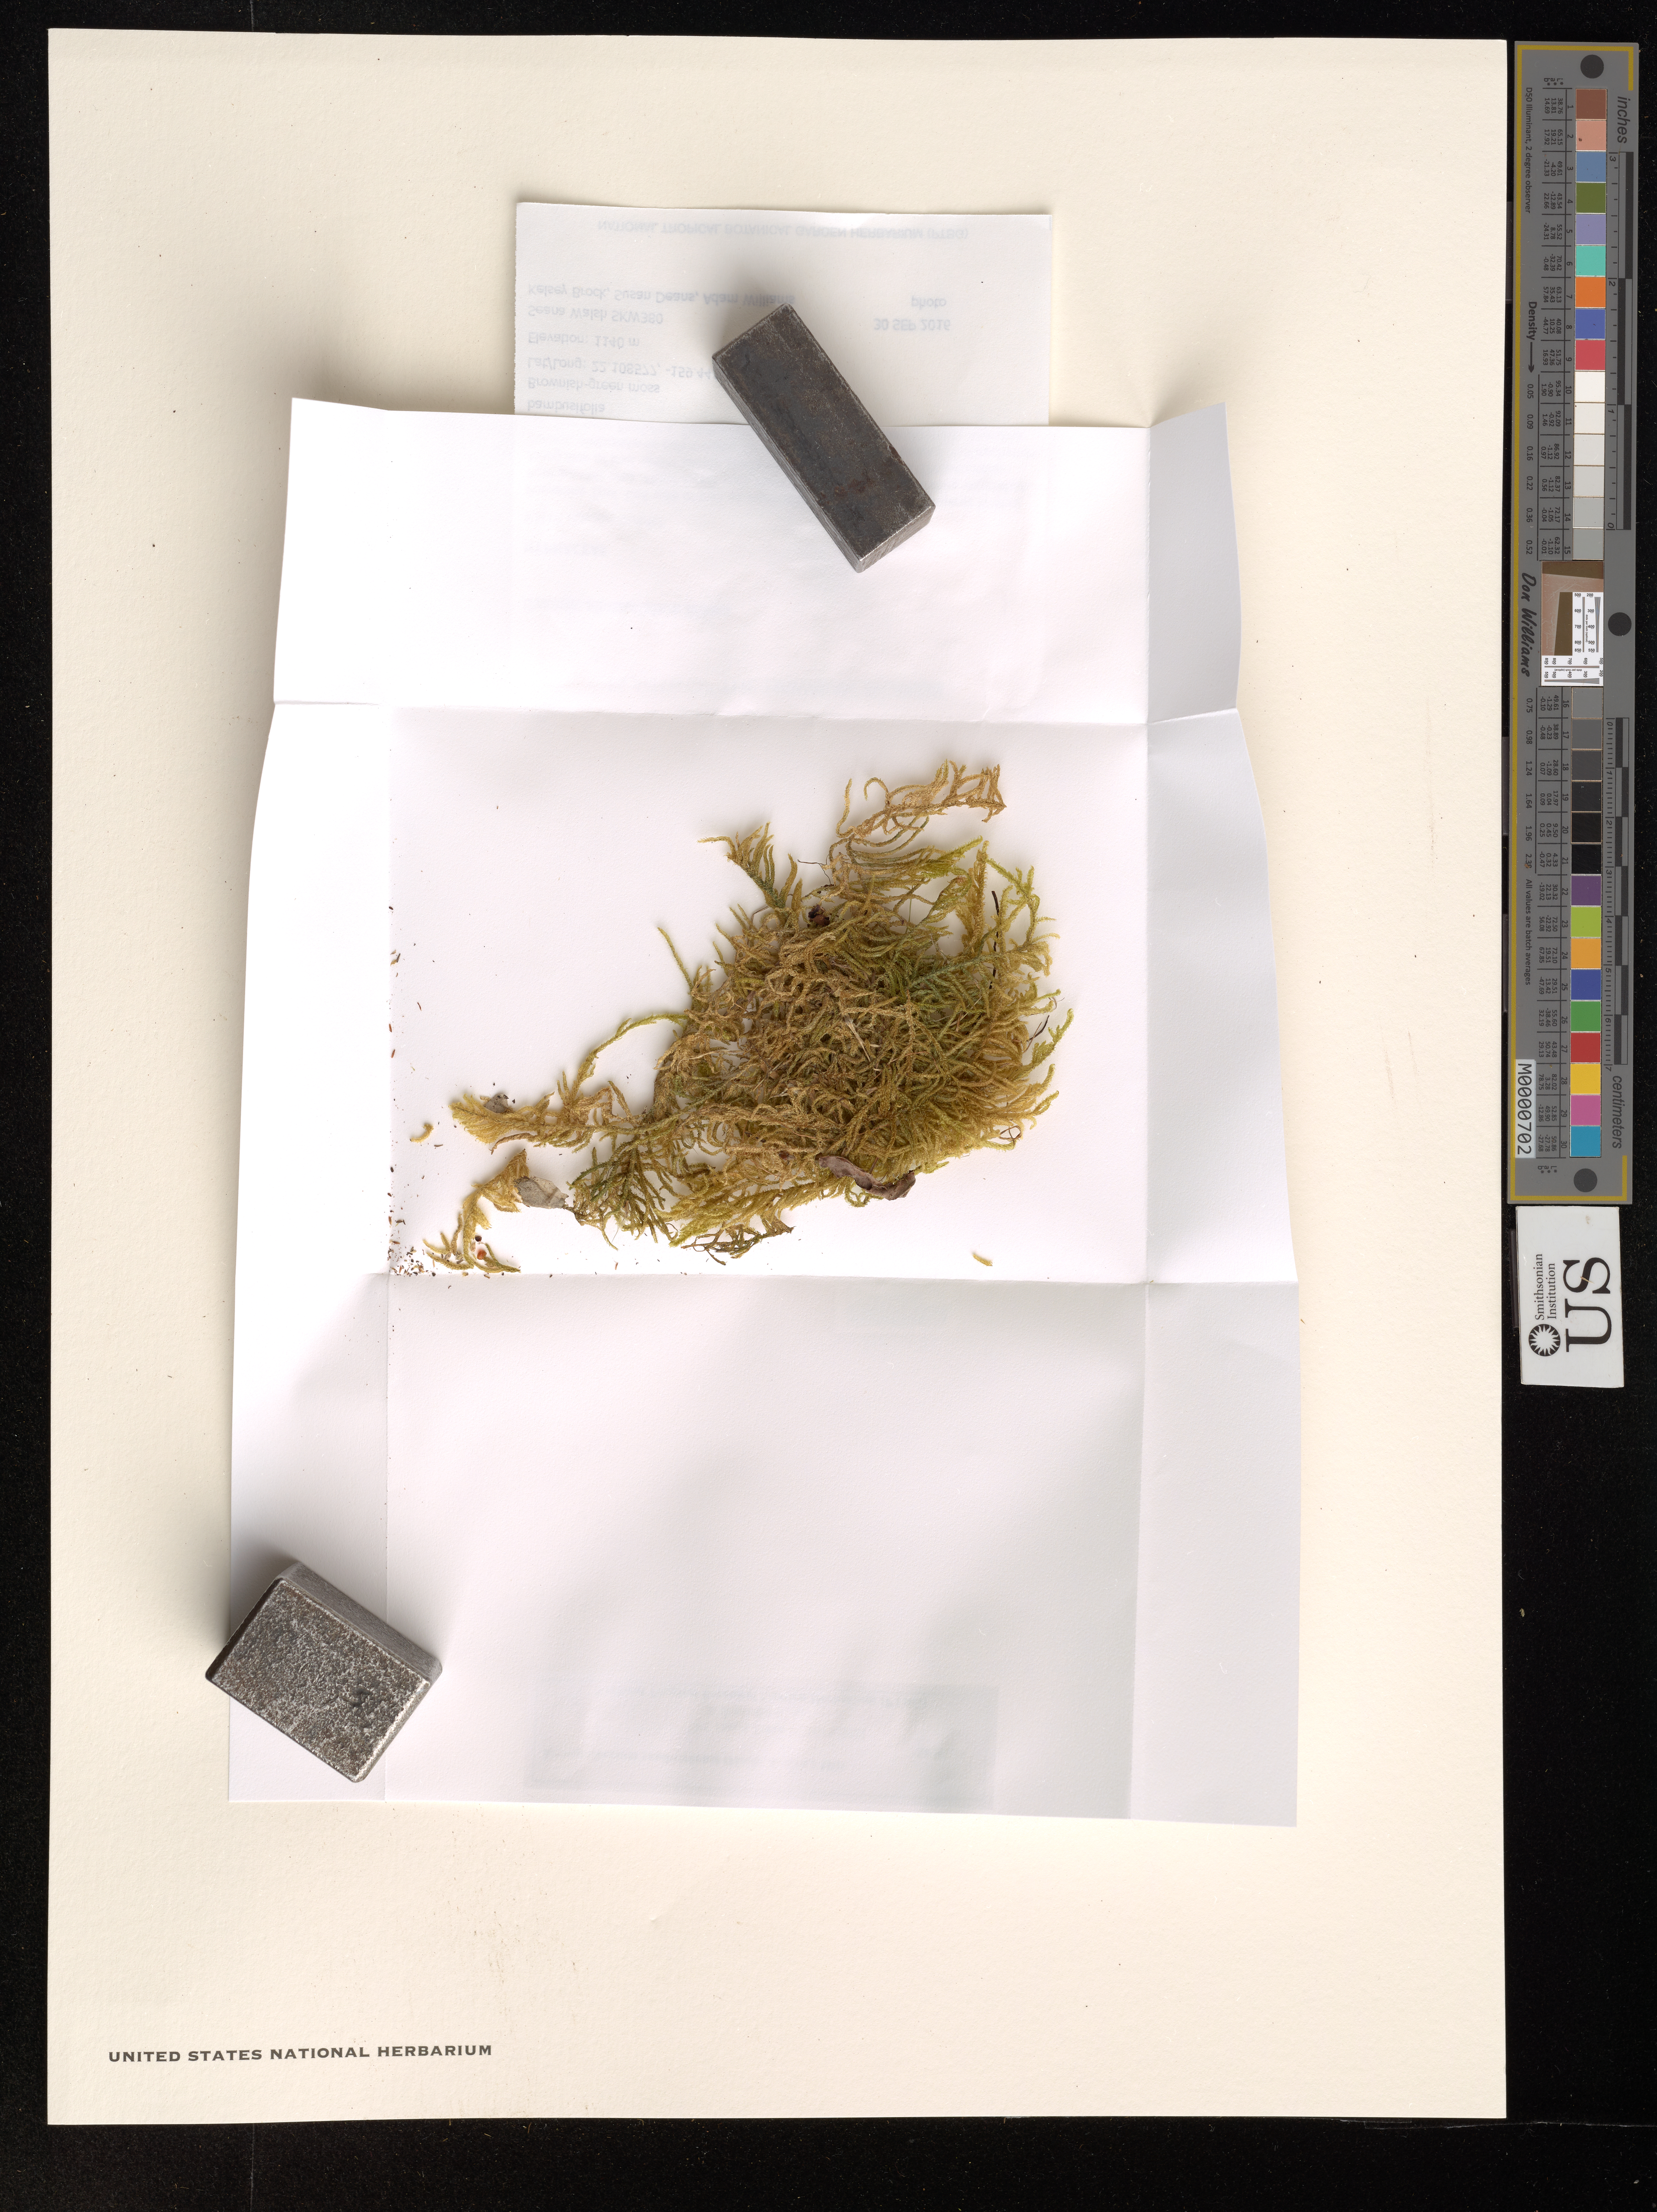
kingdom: Plantae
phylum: Bryophyta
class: Bryopsida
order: Hypnales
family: Hypnaceae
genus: Ectropothecium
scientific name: Ectropothecium sandwichense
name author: (Hook. & Arn.) Mitt.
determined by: Toren, David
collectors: S. Walsh, K. Brock & A. Williams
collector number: SKW380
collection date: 2016-09-30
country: United States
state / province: Hawaii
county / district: Kauai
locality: The Hawaiian Islands. Kauai Hanalei District. Powerline Trail. Left side of trail as youre starting to head down towards Wailua from summit area.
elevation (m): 1140